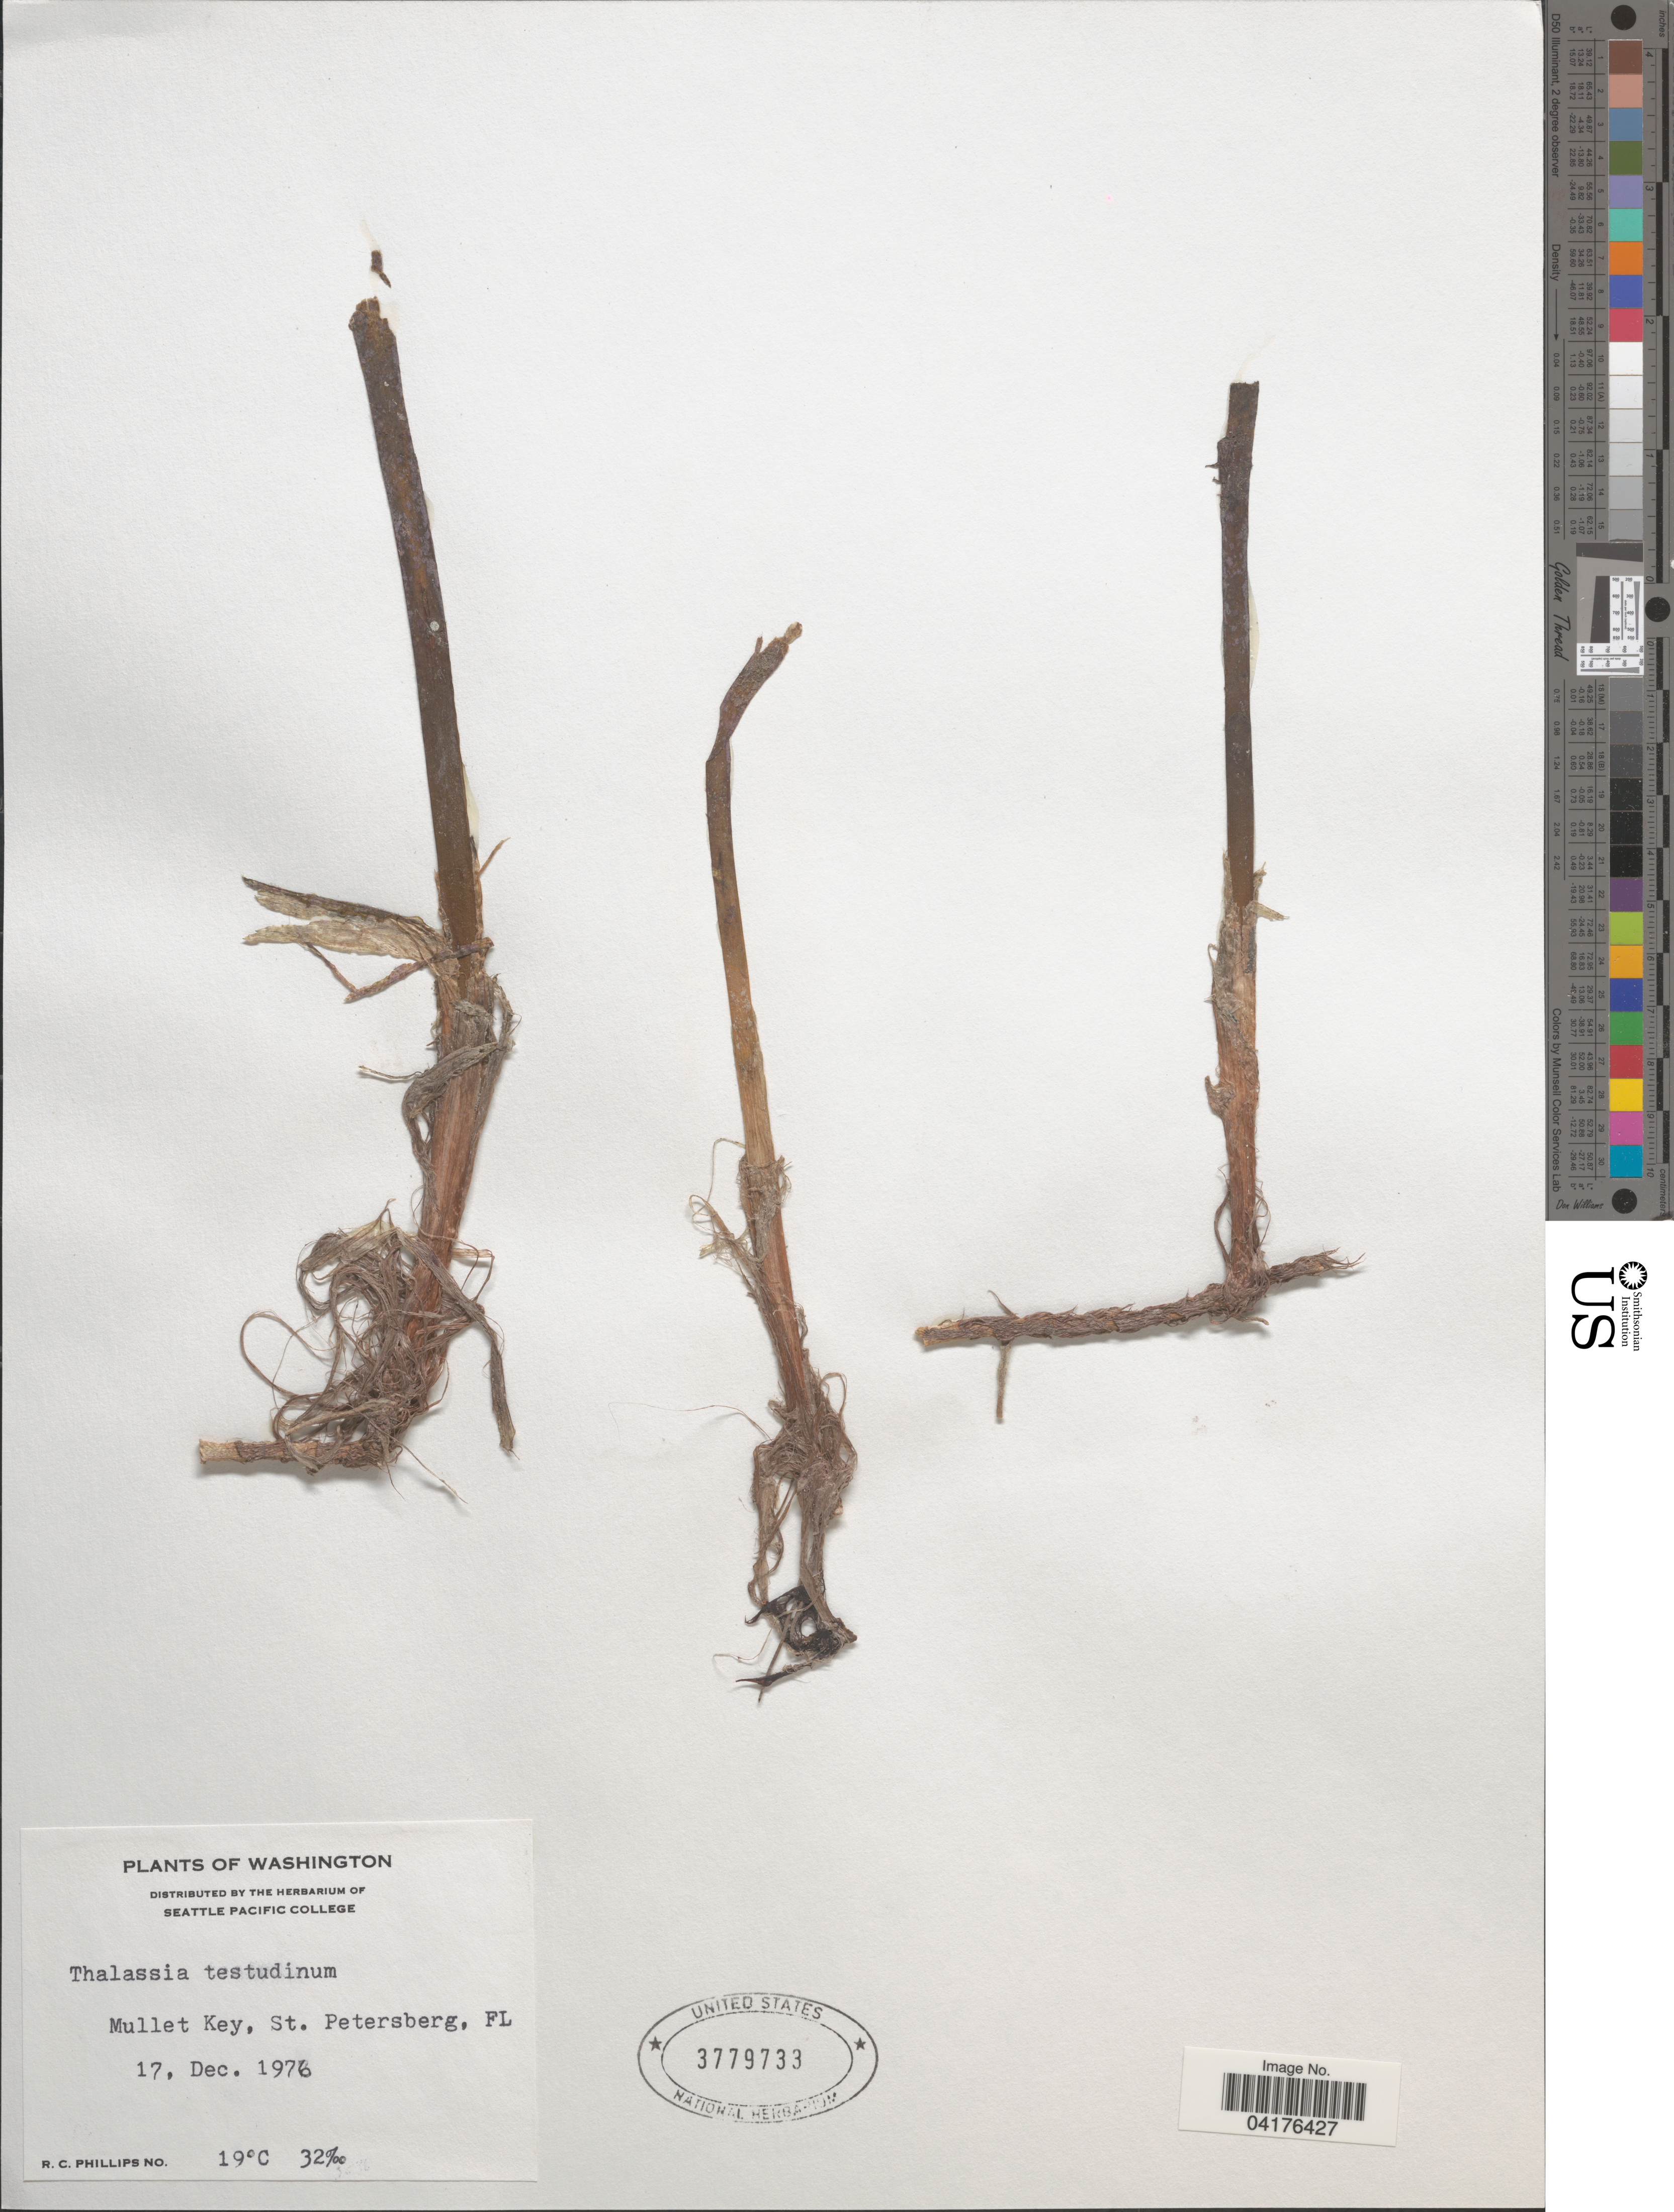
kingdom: Plantae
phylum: Tracheophyta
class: Liliopsida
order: Alismatales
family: Hydrocharitaceae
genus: Thalassia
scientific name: Thalassia testudinum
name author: Banks & Sol. ex K.D. Koenig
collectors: R. C. Phillips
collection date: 1976-12-17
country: United States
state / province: Florida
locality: Mullet Key, St. Petersburg, FL.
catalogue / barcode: US 3779733